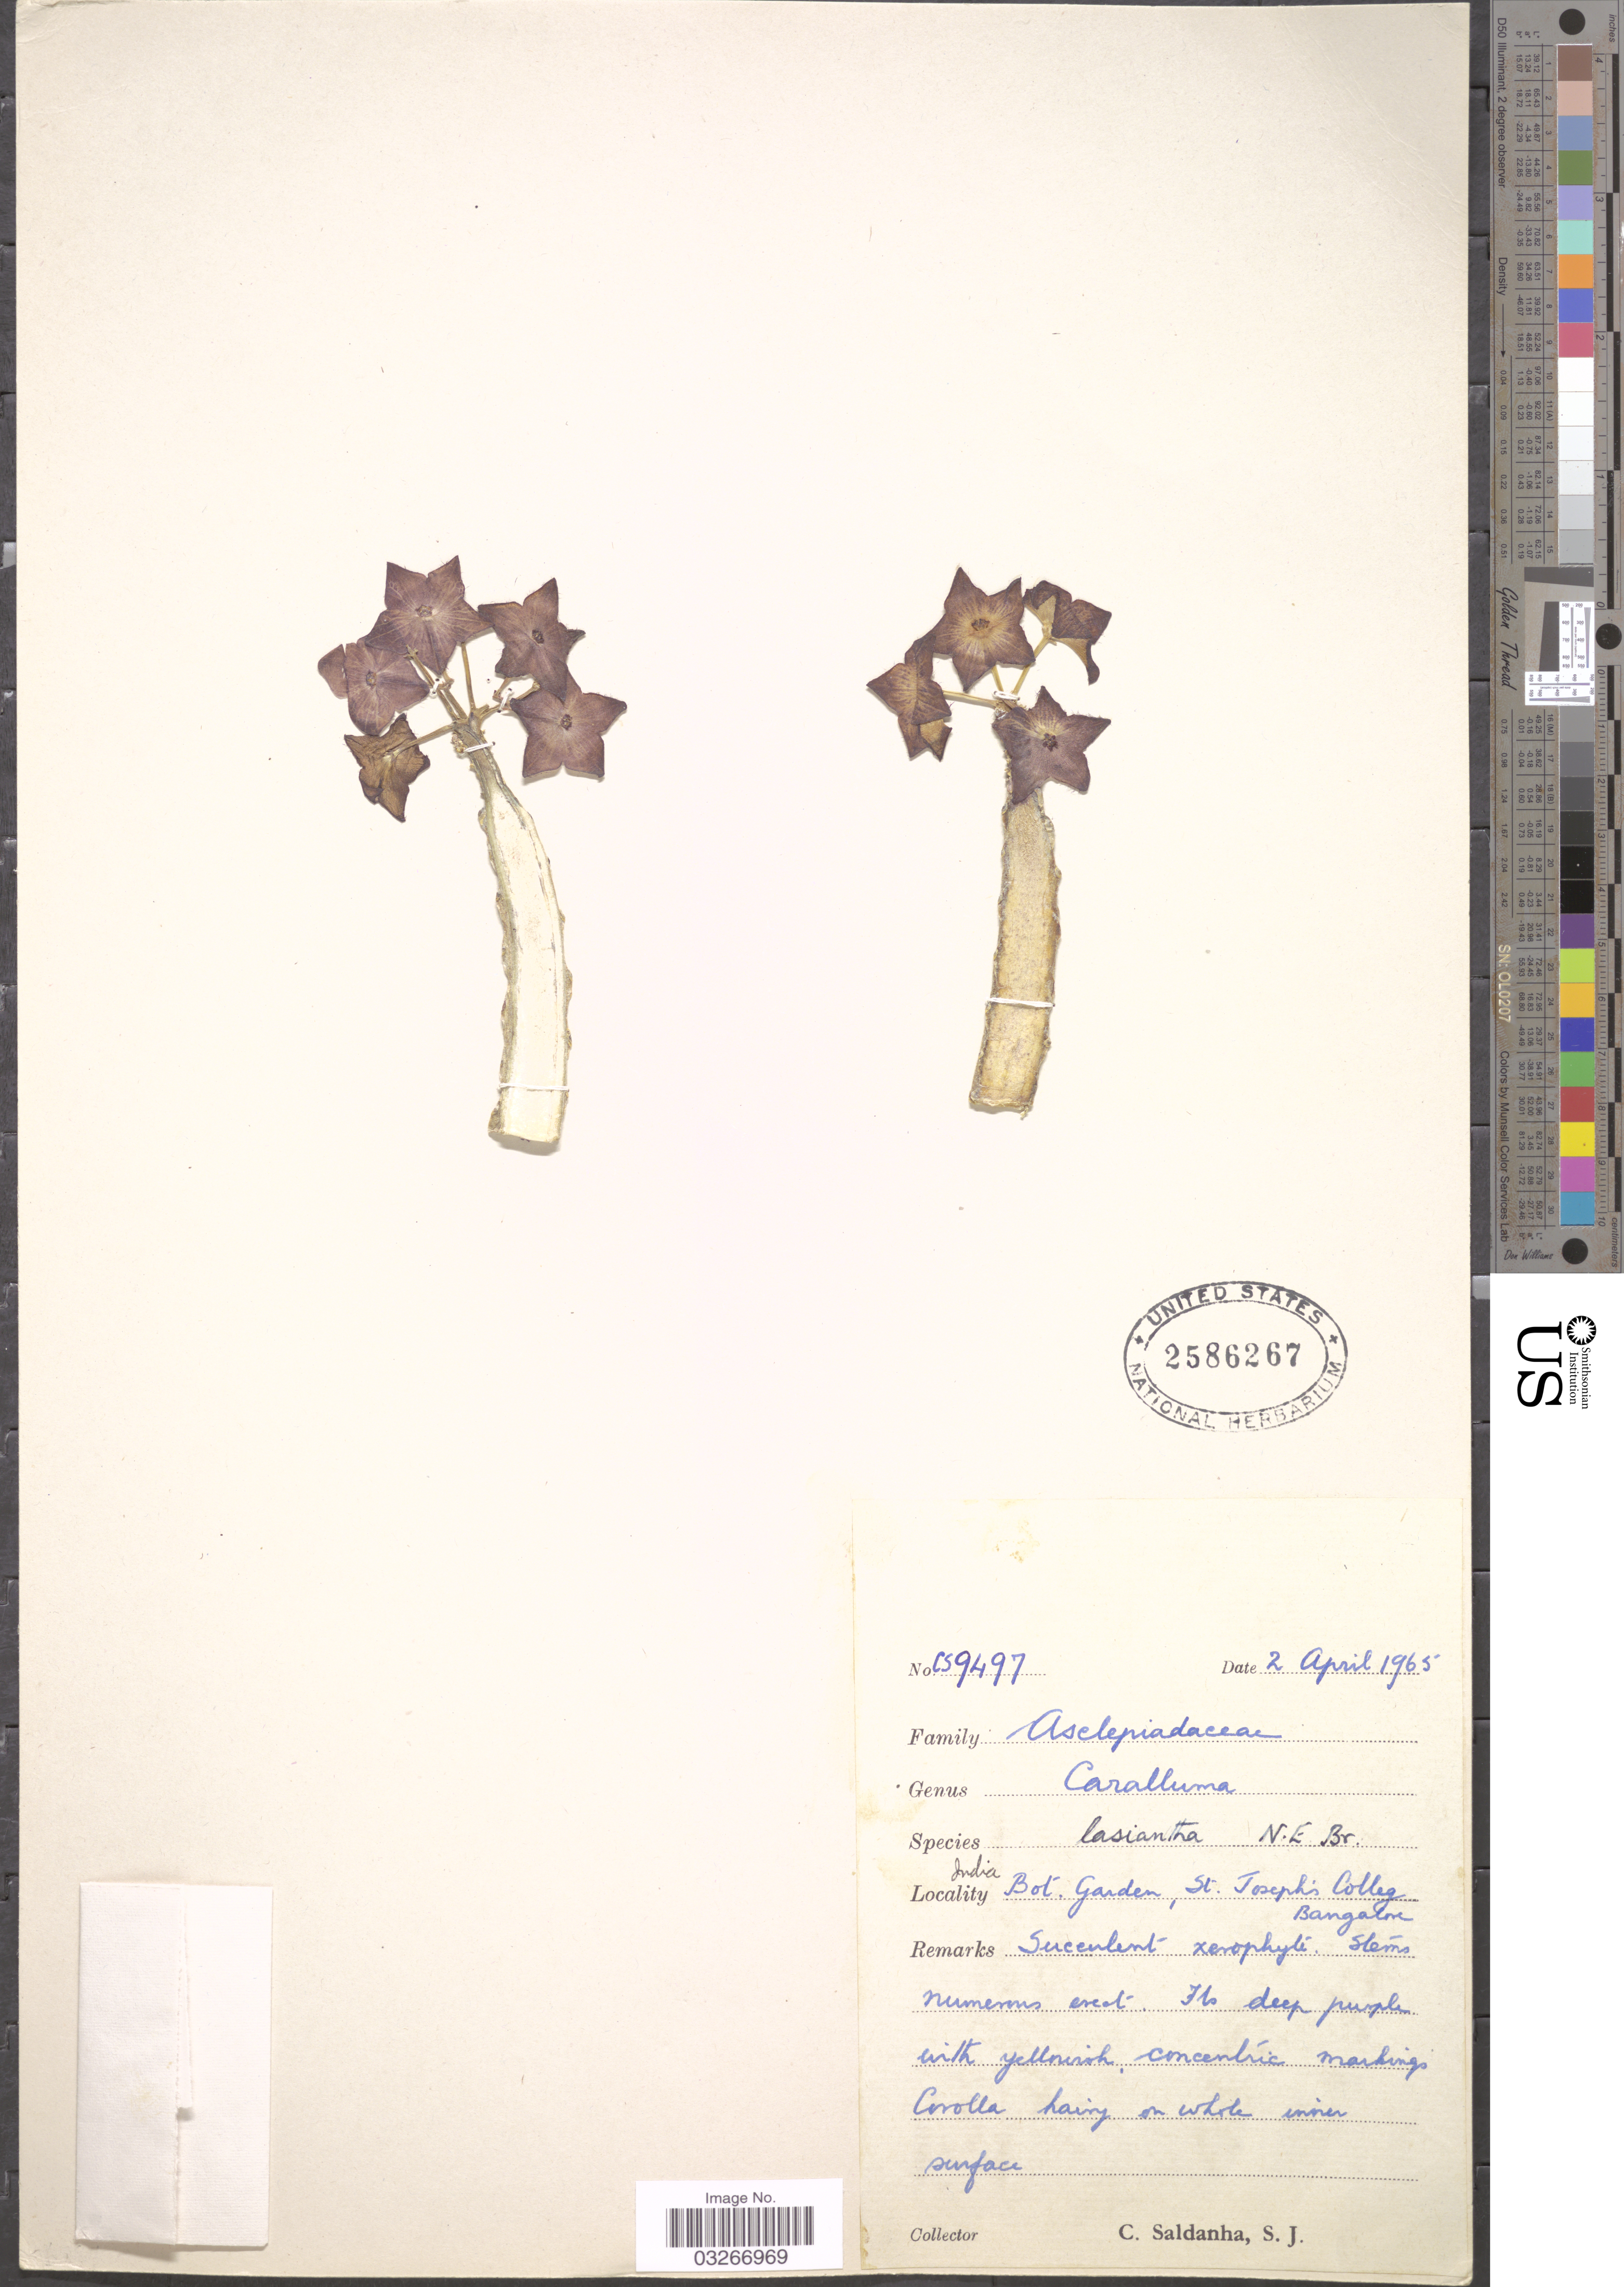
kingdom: Plantae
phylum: Tracheophyta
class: Magnoliopsida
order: Gentianales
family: Apocynaceae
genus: Caralluma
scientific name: Caralluma lasiantha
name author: (Wight) N.E. Br.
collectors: C. Saldanha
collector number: CS9497*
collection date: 1965-04-02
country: India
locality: Bot. Garden, St. Joseph's College Bangalore.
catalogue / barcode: US 2586267